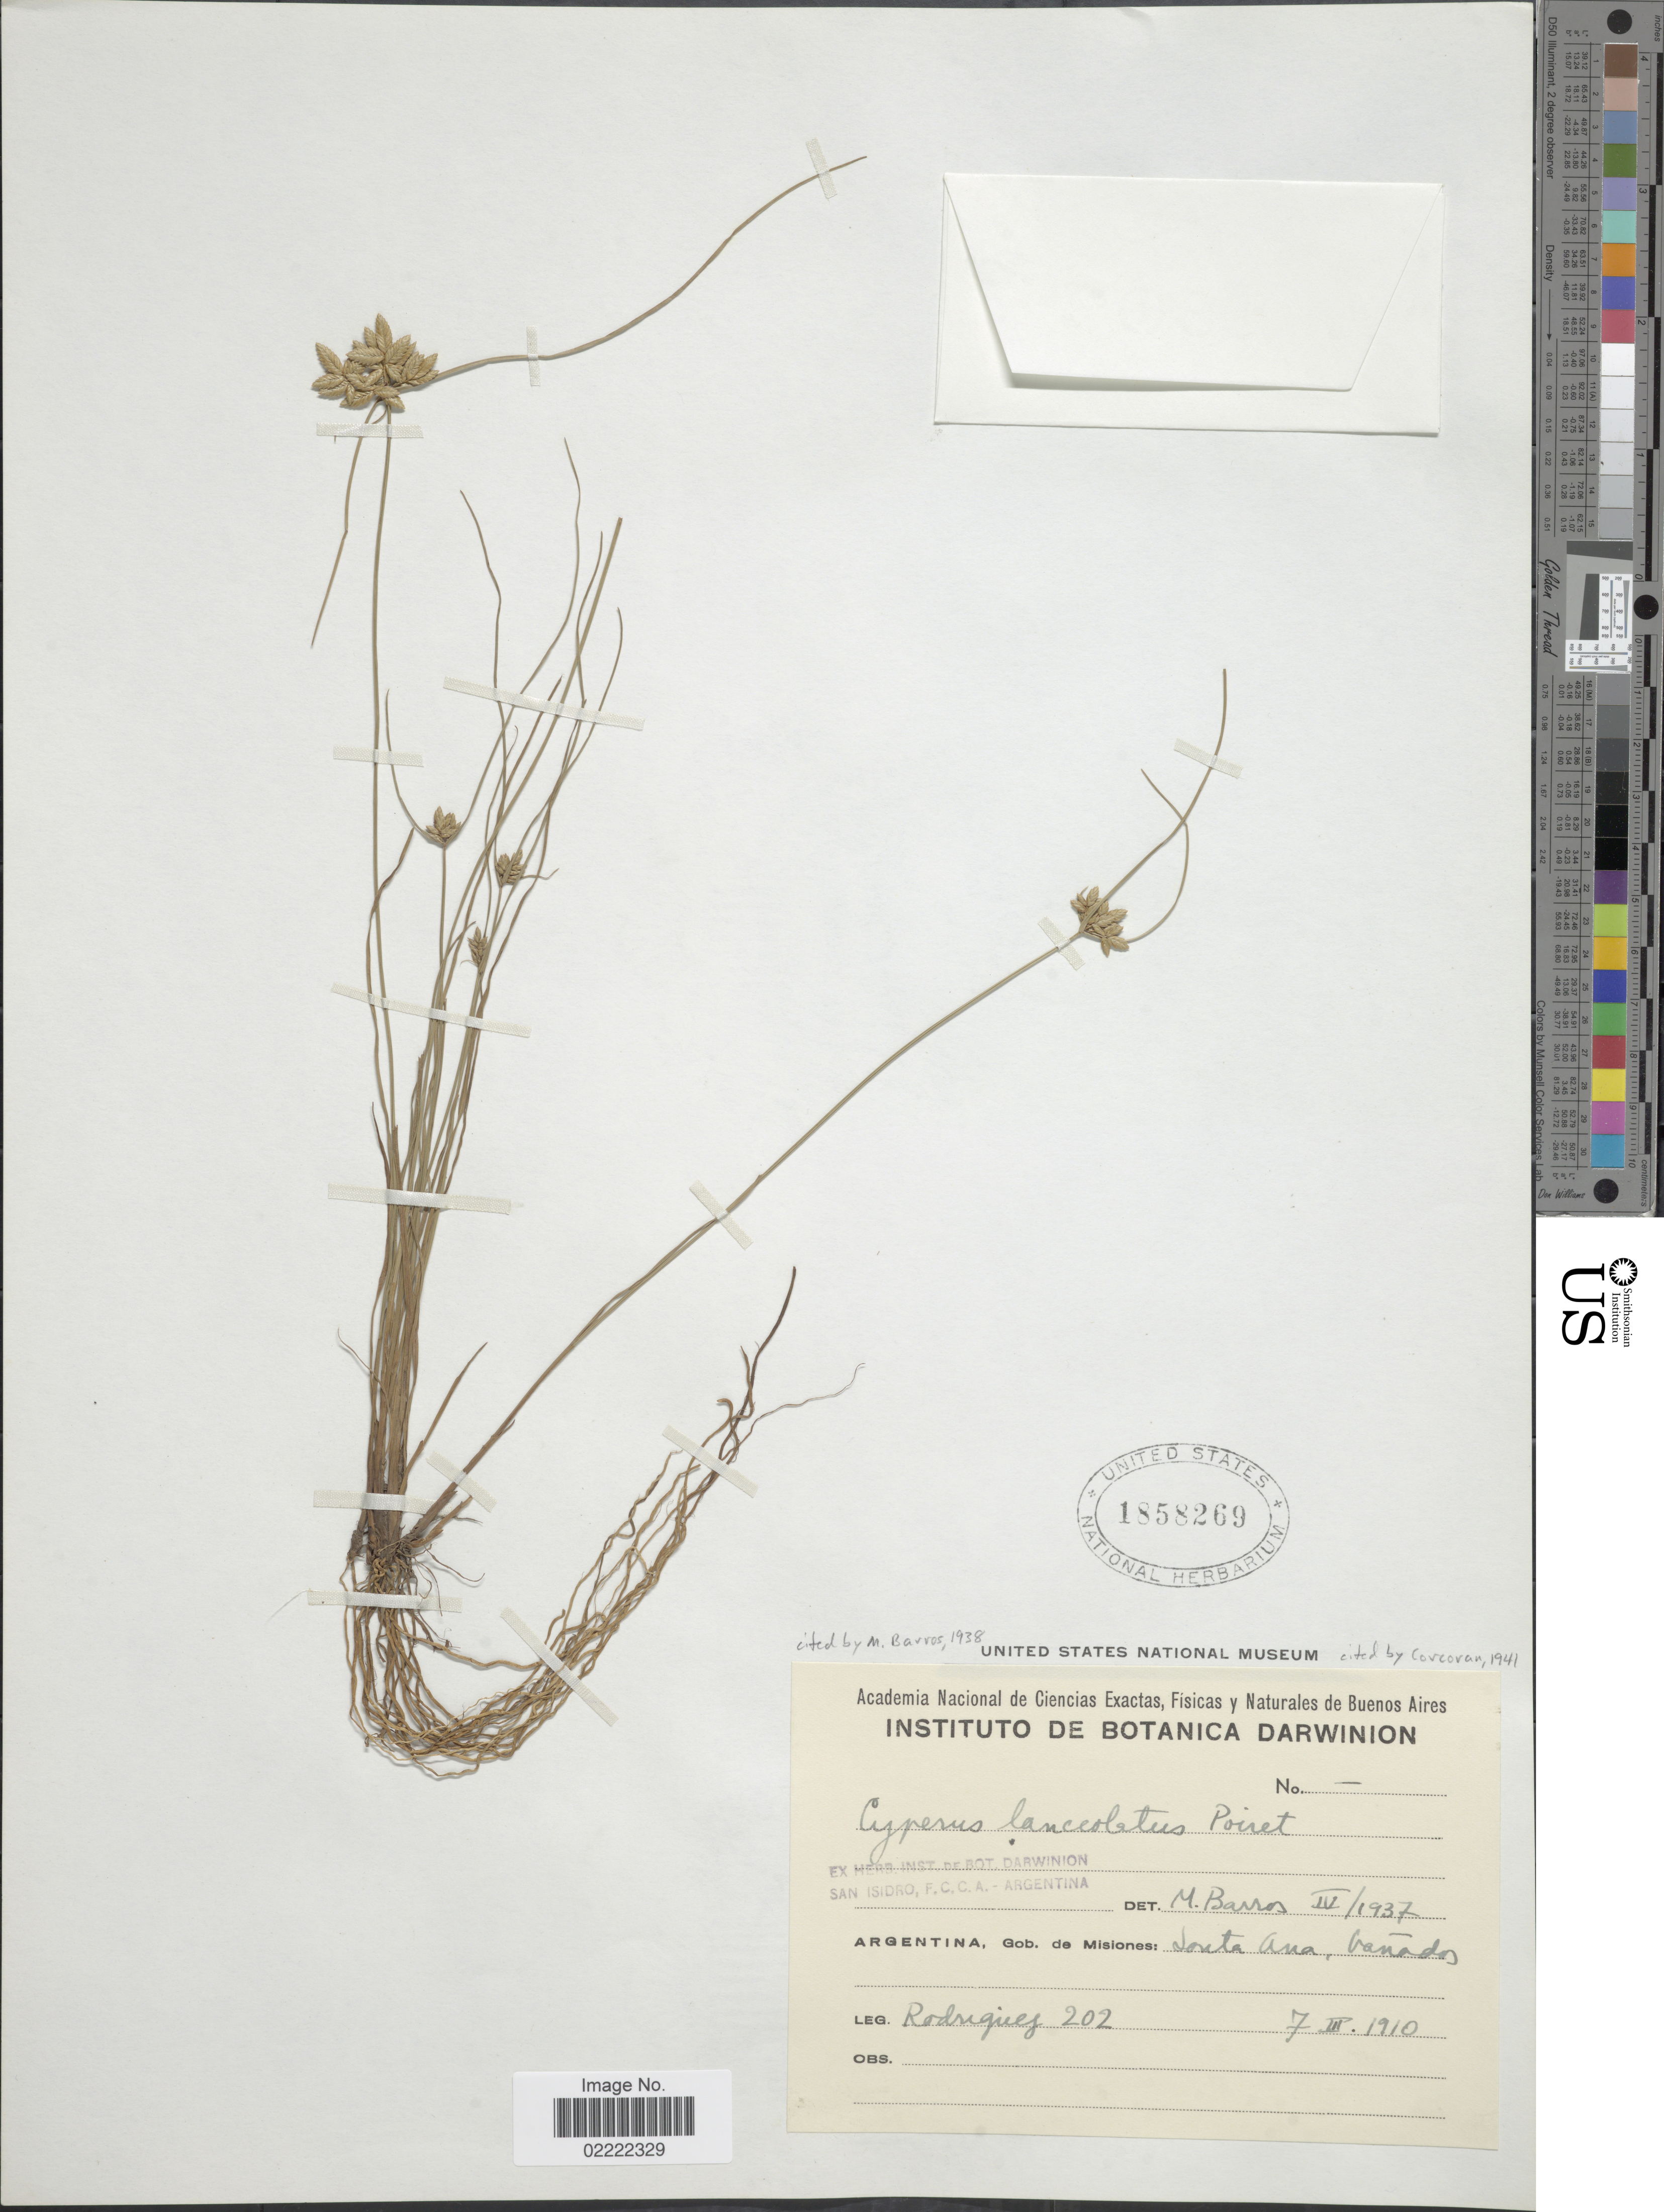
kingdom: Plantae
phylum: Tracheophyta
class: Liliopsida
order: Poales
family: Cyperaceae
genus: Cyperus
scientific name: Cyperus lanceolatus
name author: Poir.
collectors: Rodriguez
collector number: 202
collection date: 1910-03-07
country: Argentina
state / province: Misiones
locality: Gob. de Misiones: Santa Ana, banados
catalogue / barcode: US 1858269